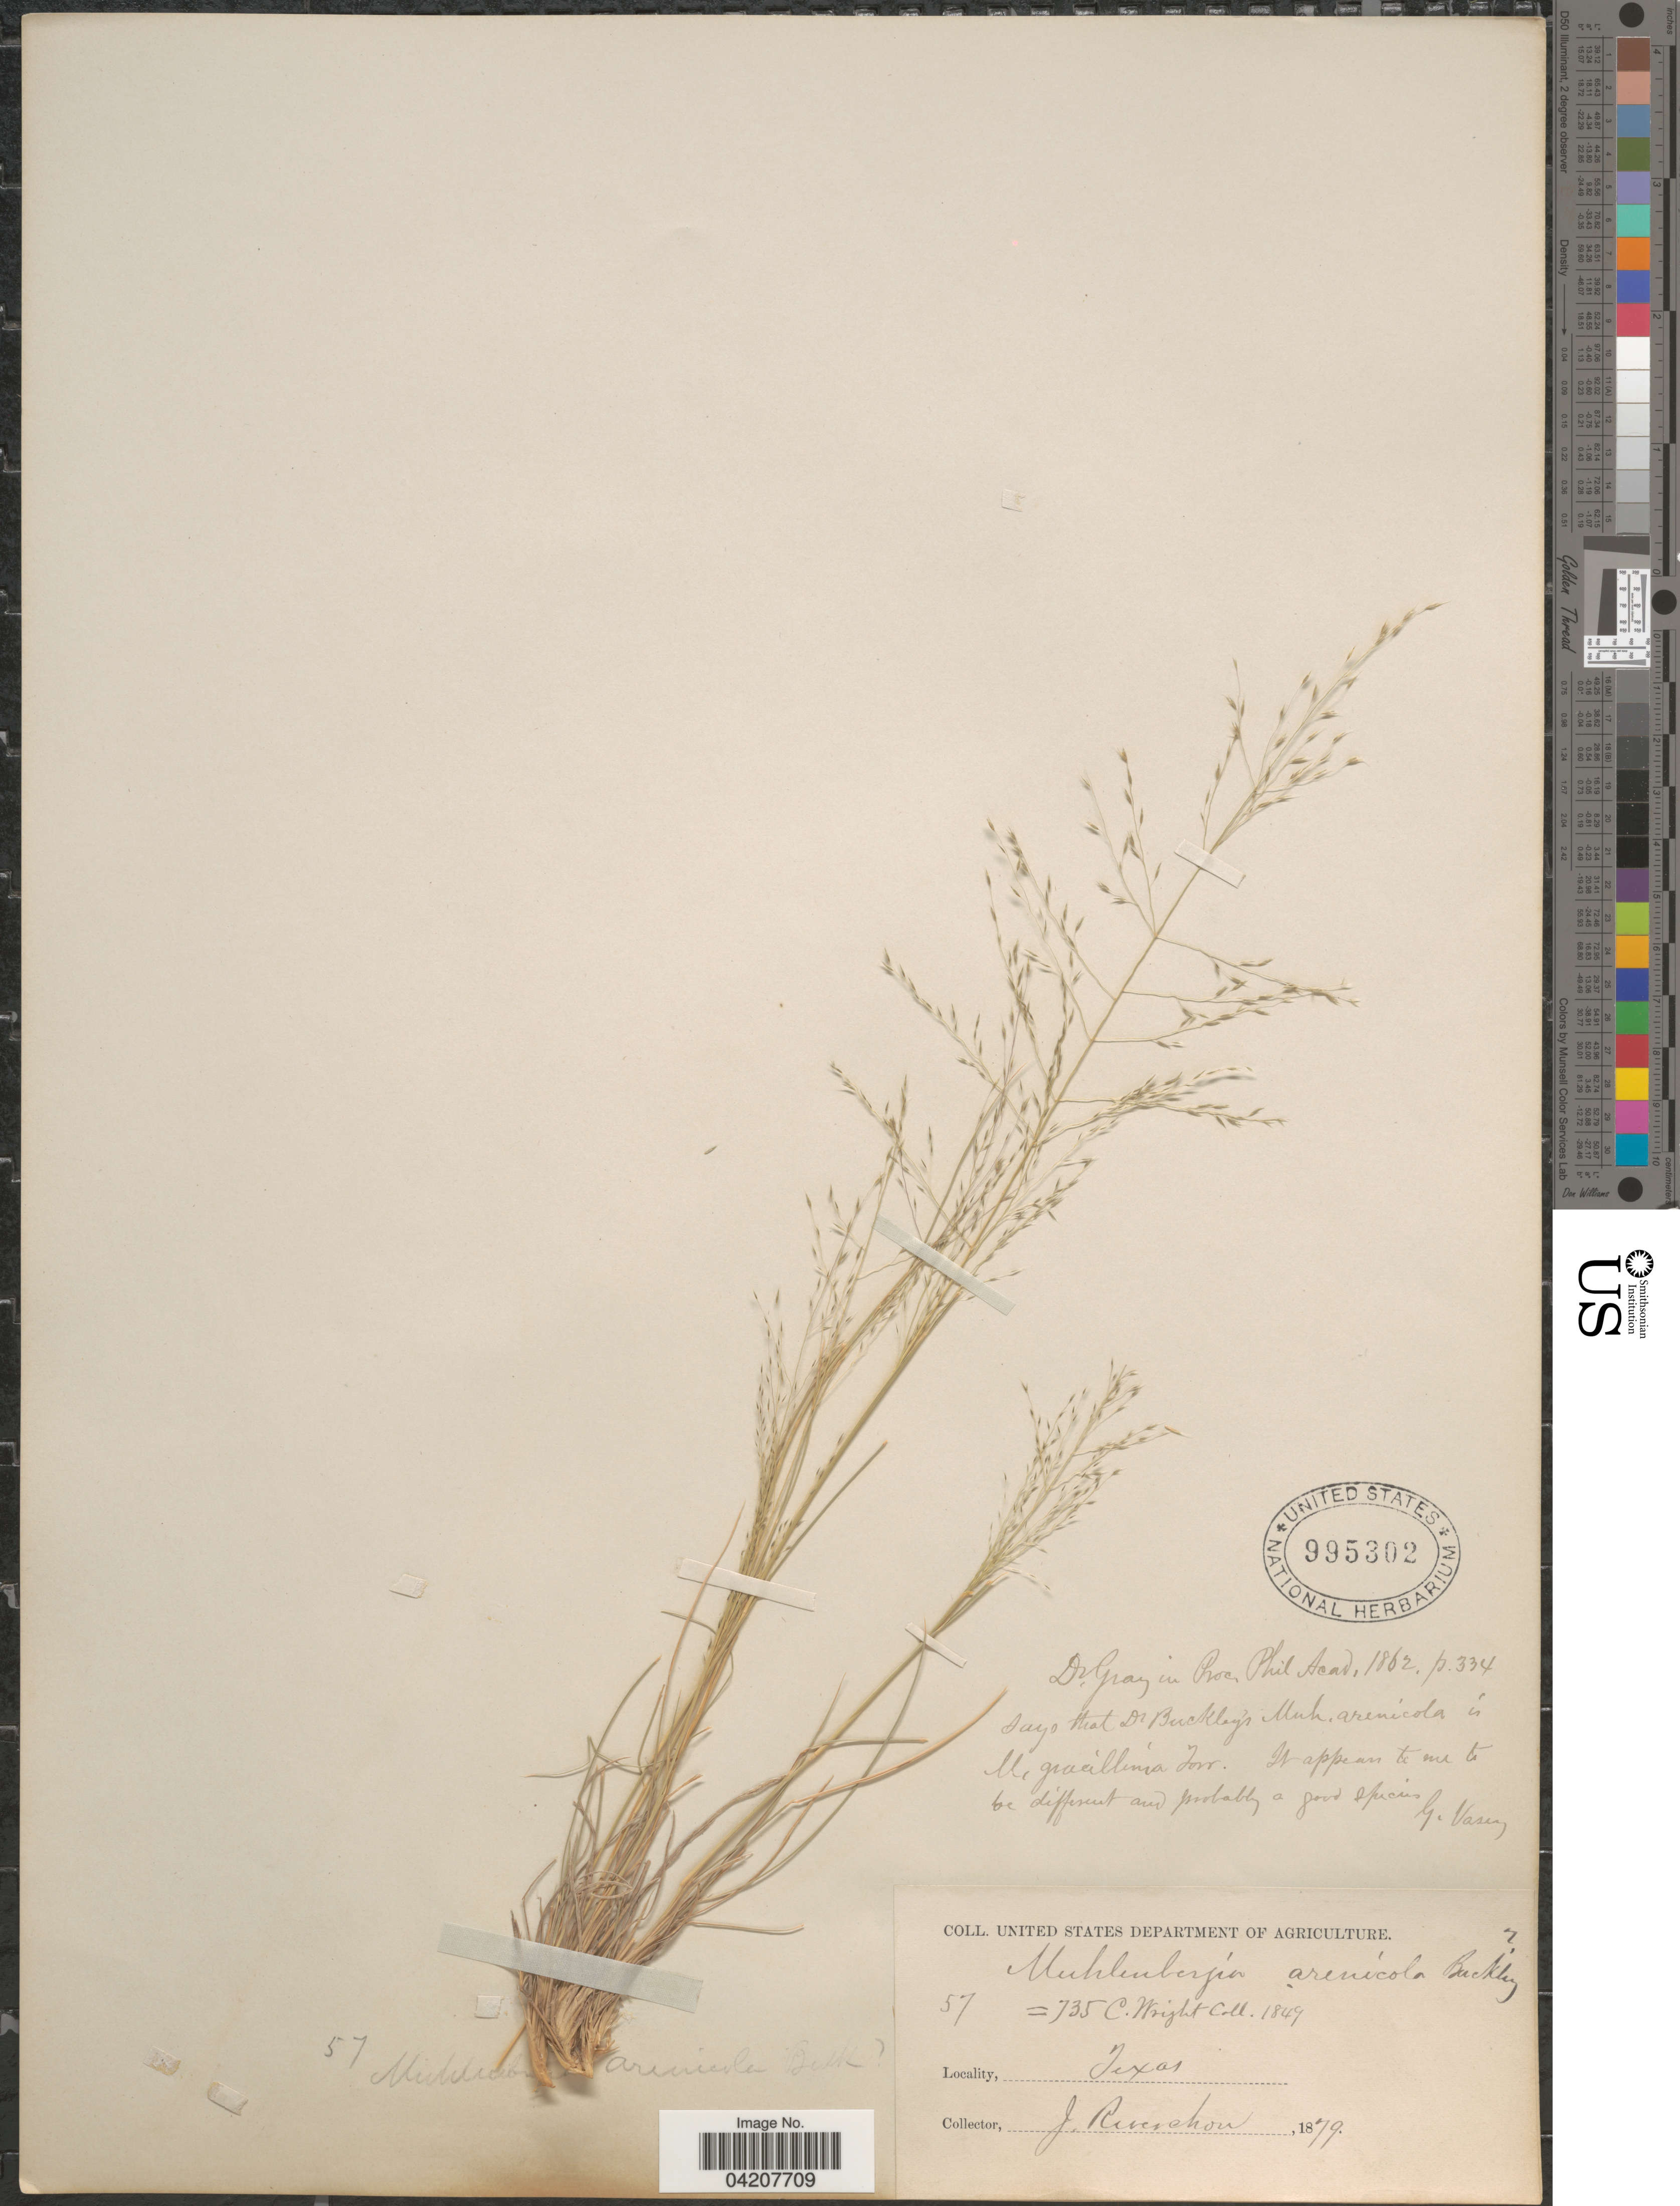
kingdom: Plantae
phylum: Tracheophyta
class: Liliopsida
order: Poales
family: Poaceae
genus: Muhlenbergia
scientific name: Muhlenbergia arenicola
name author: Buckley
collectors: J. Reverchon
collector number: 57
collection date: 1879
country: United States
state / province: Texas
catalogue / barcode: US 995302